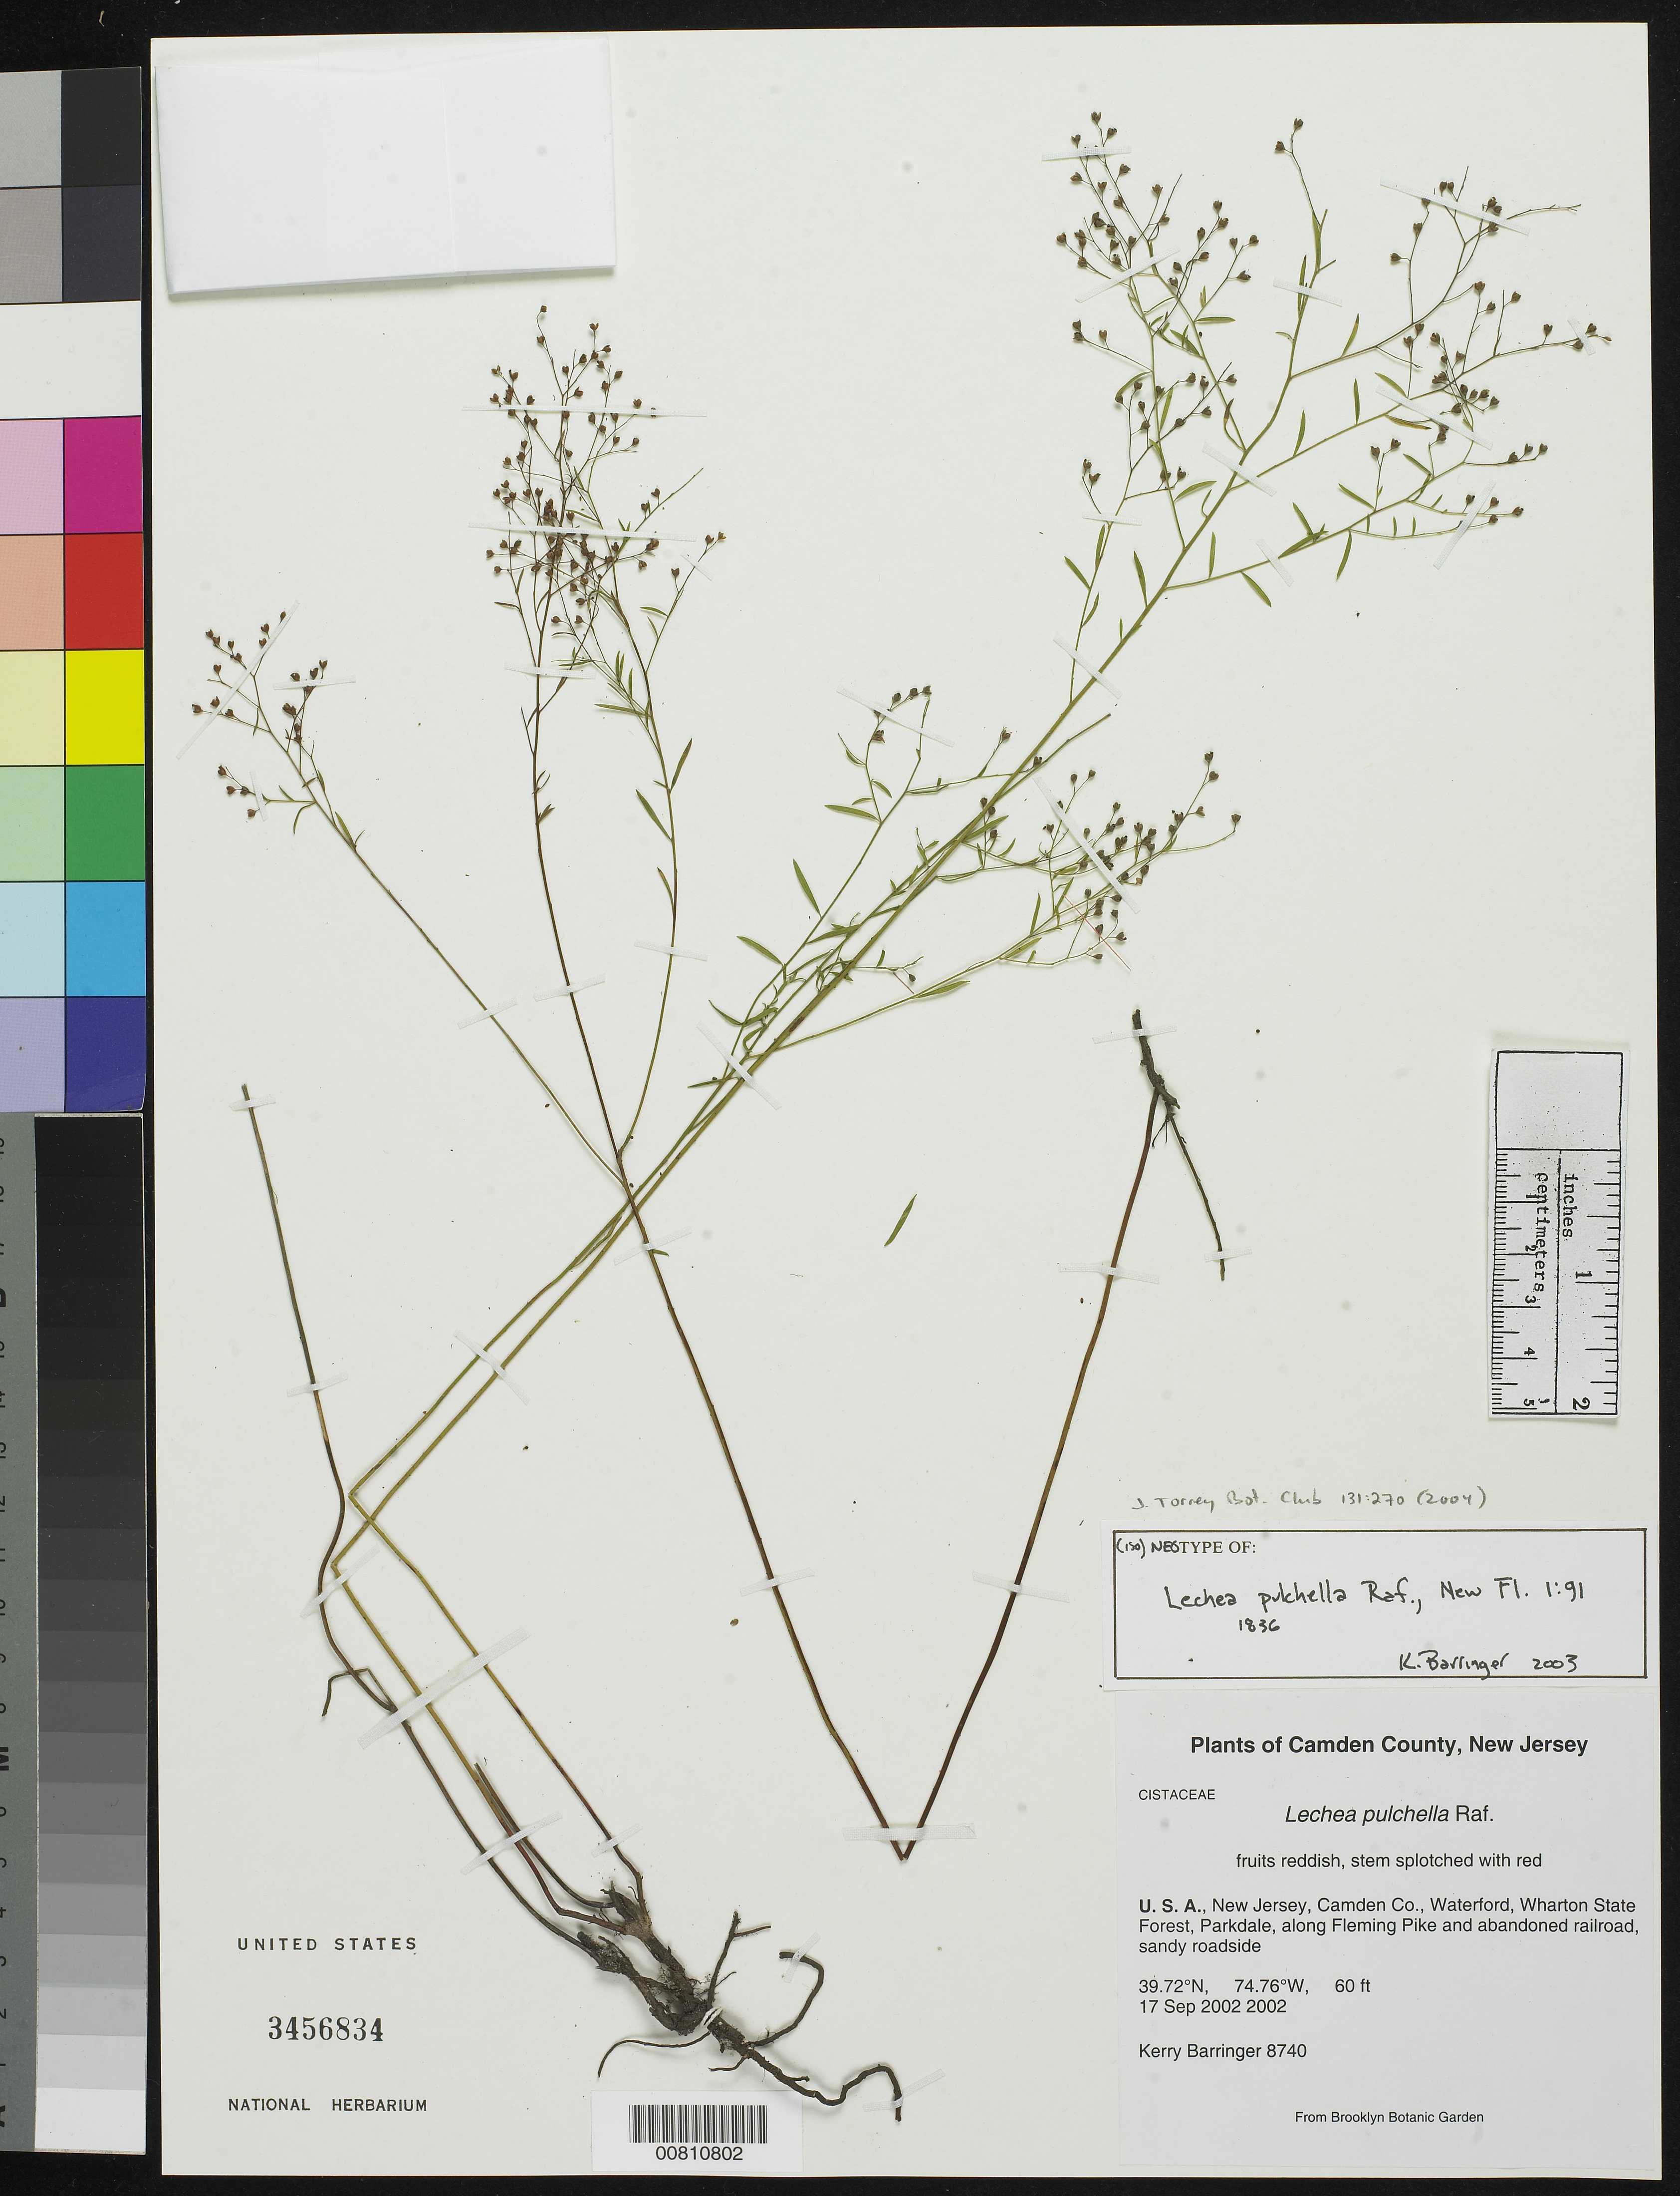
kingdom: Plantae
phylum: Tracheophyta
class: Magnoliopsida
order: Malvales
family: Cistaceae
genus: Lechea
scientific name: Lechea pulchella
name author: Raf.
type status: Isoneotype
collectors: K. A. Barringer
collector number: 8740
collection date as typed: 17 Sep 2002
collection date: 2002-09-17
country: United States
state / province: New Jersey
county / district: Camden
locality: New Jersey, Camden Co., Waterford, Wharton State Forest, Parkdale, along Fleming Pike and abaandoned railroad.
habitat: Sandy roadside.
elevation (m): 18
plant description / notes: Neotype at BKL.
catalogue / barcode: US 3456834